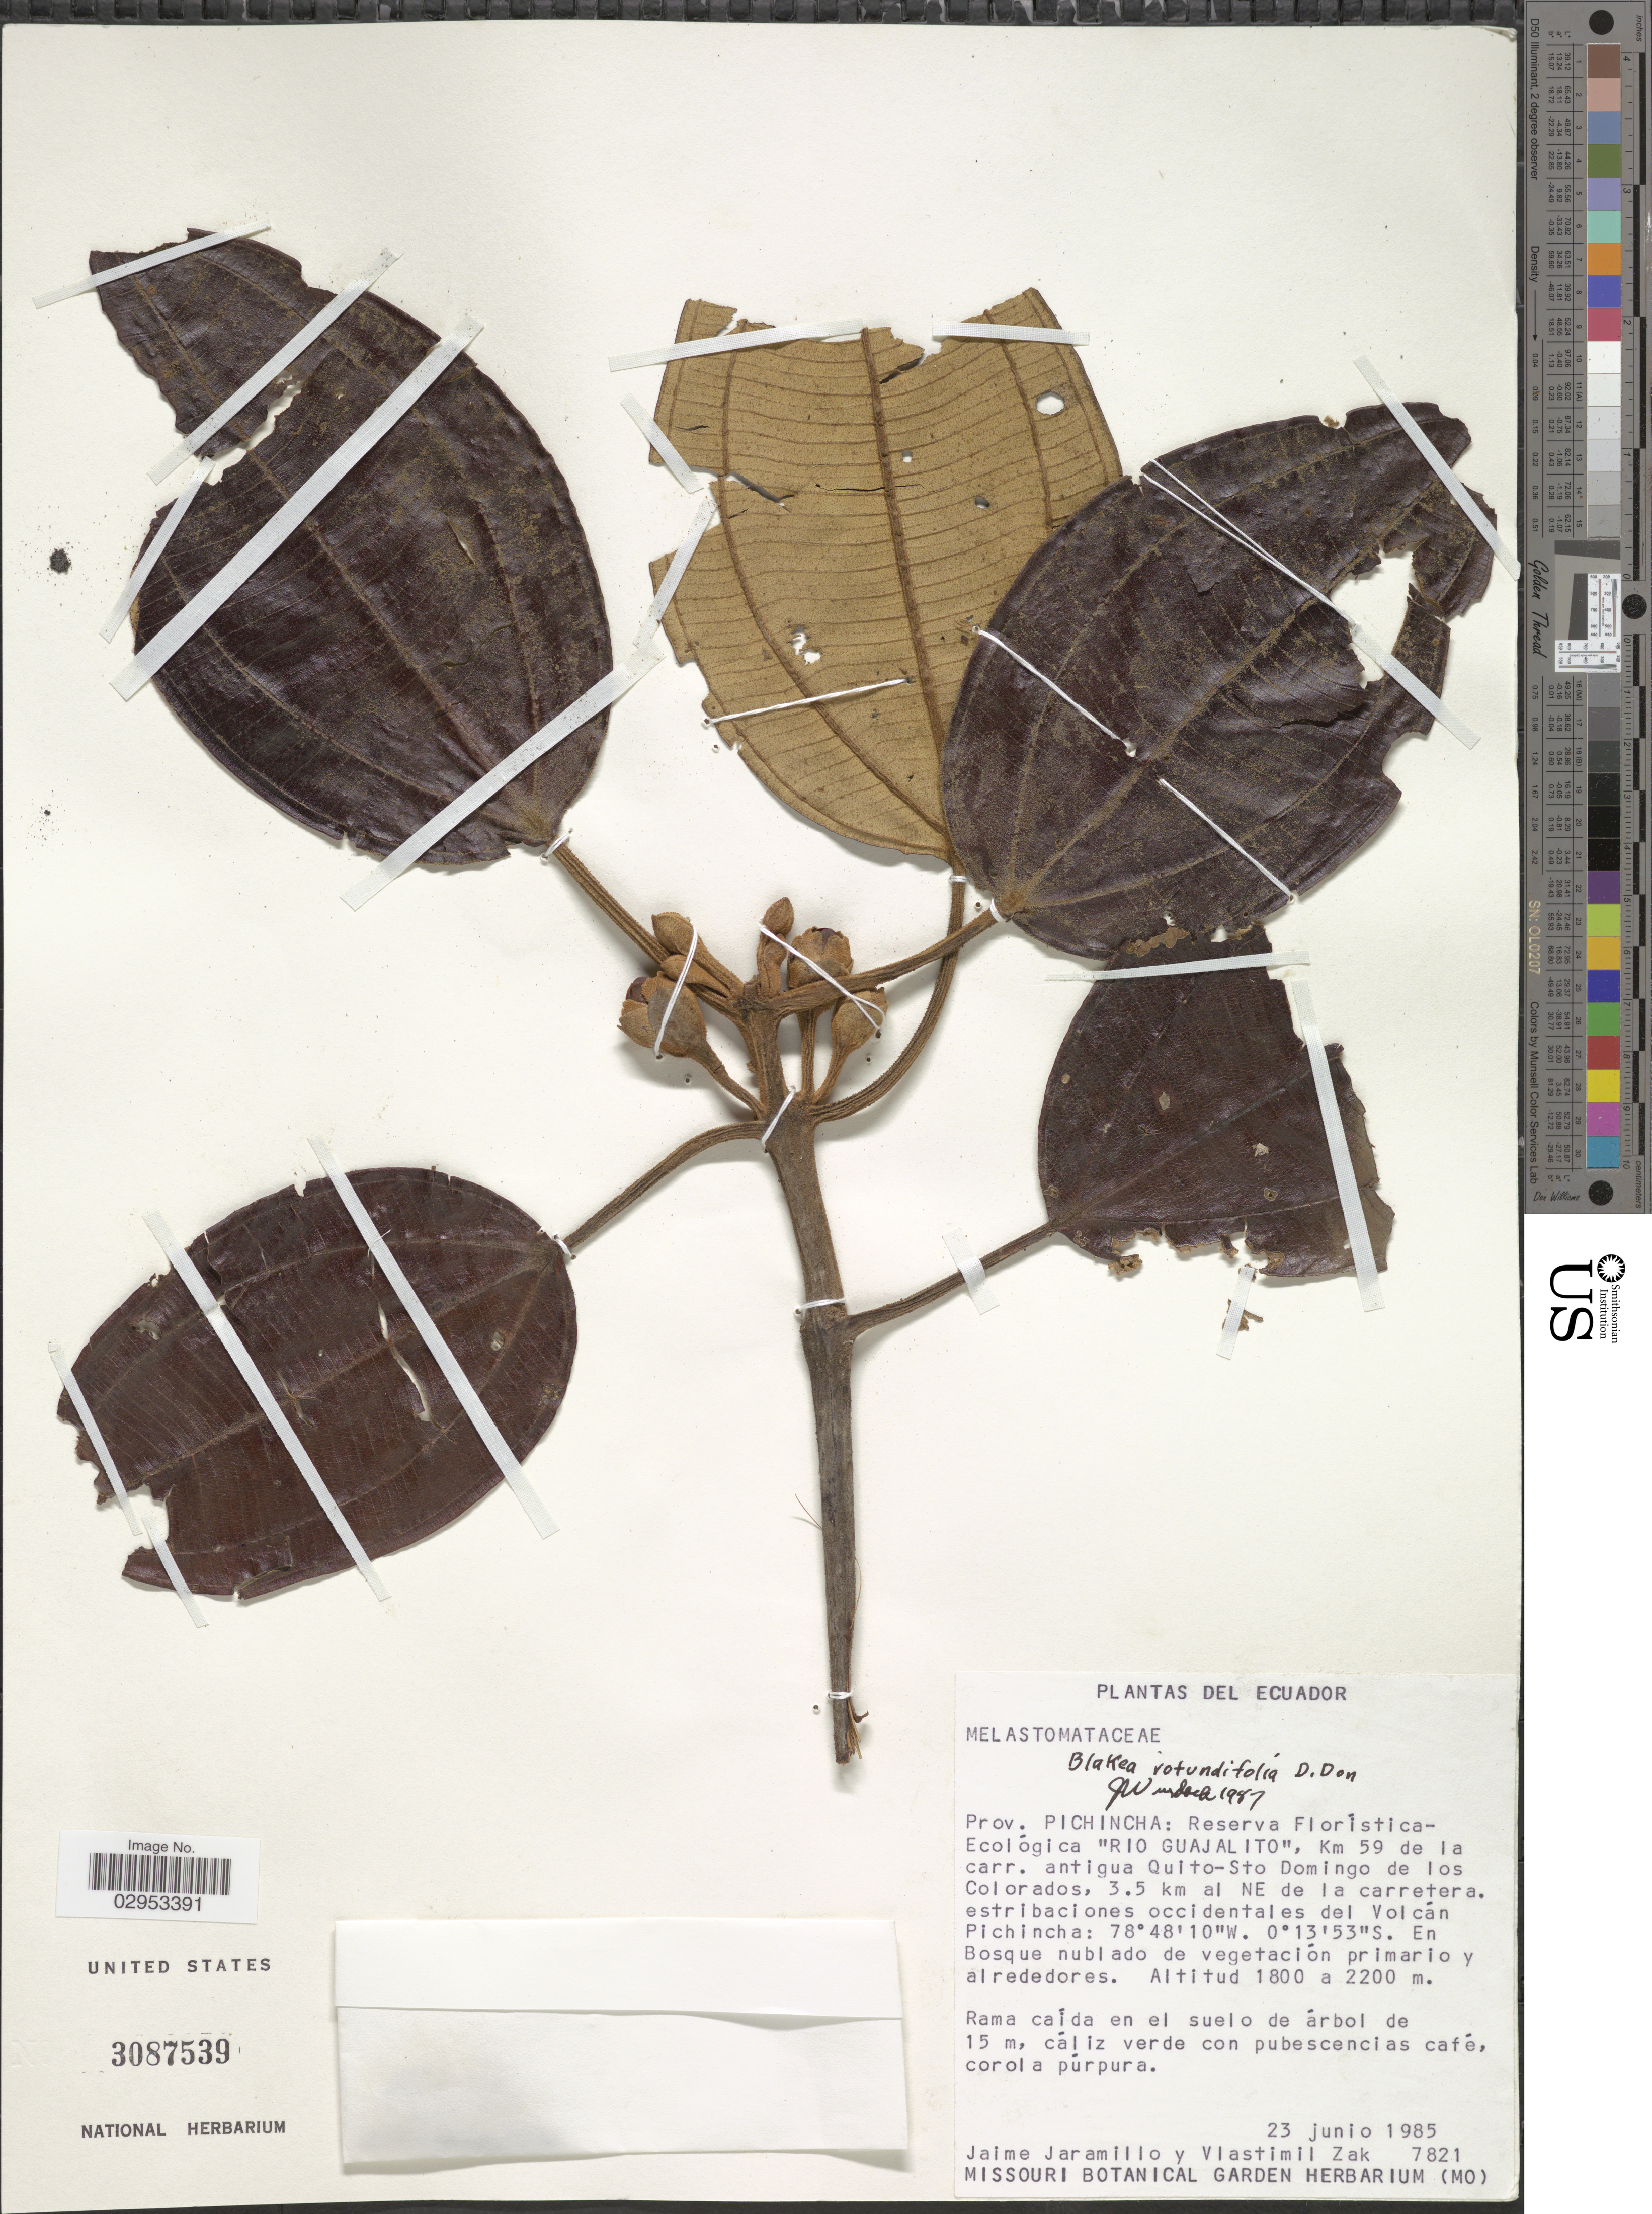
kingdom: Plantae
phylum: Tracheophyta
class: Magnoliopsida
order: Myrtales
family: Melastomataceae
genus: Blakea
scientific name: Blakea rotundifolia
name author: D. Don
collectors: J. Jaramillo & V. Zak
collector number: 7821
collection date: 1985-06-23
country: Ecuador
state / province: Pichincha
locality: Reserva Florística-Ecológica "Rio Guajalito", Km 59 de la carr. antigua Quito-Sto Domingo de los Colorados, 3.5 km al NE de la carretera. estribaciones occidentales del Volcán Pichincha.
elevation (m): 1800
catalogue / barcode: US 3087539